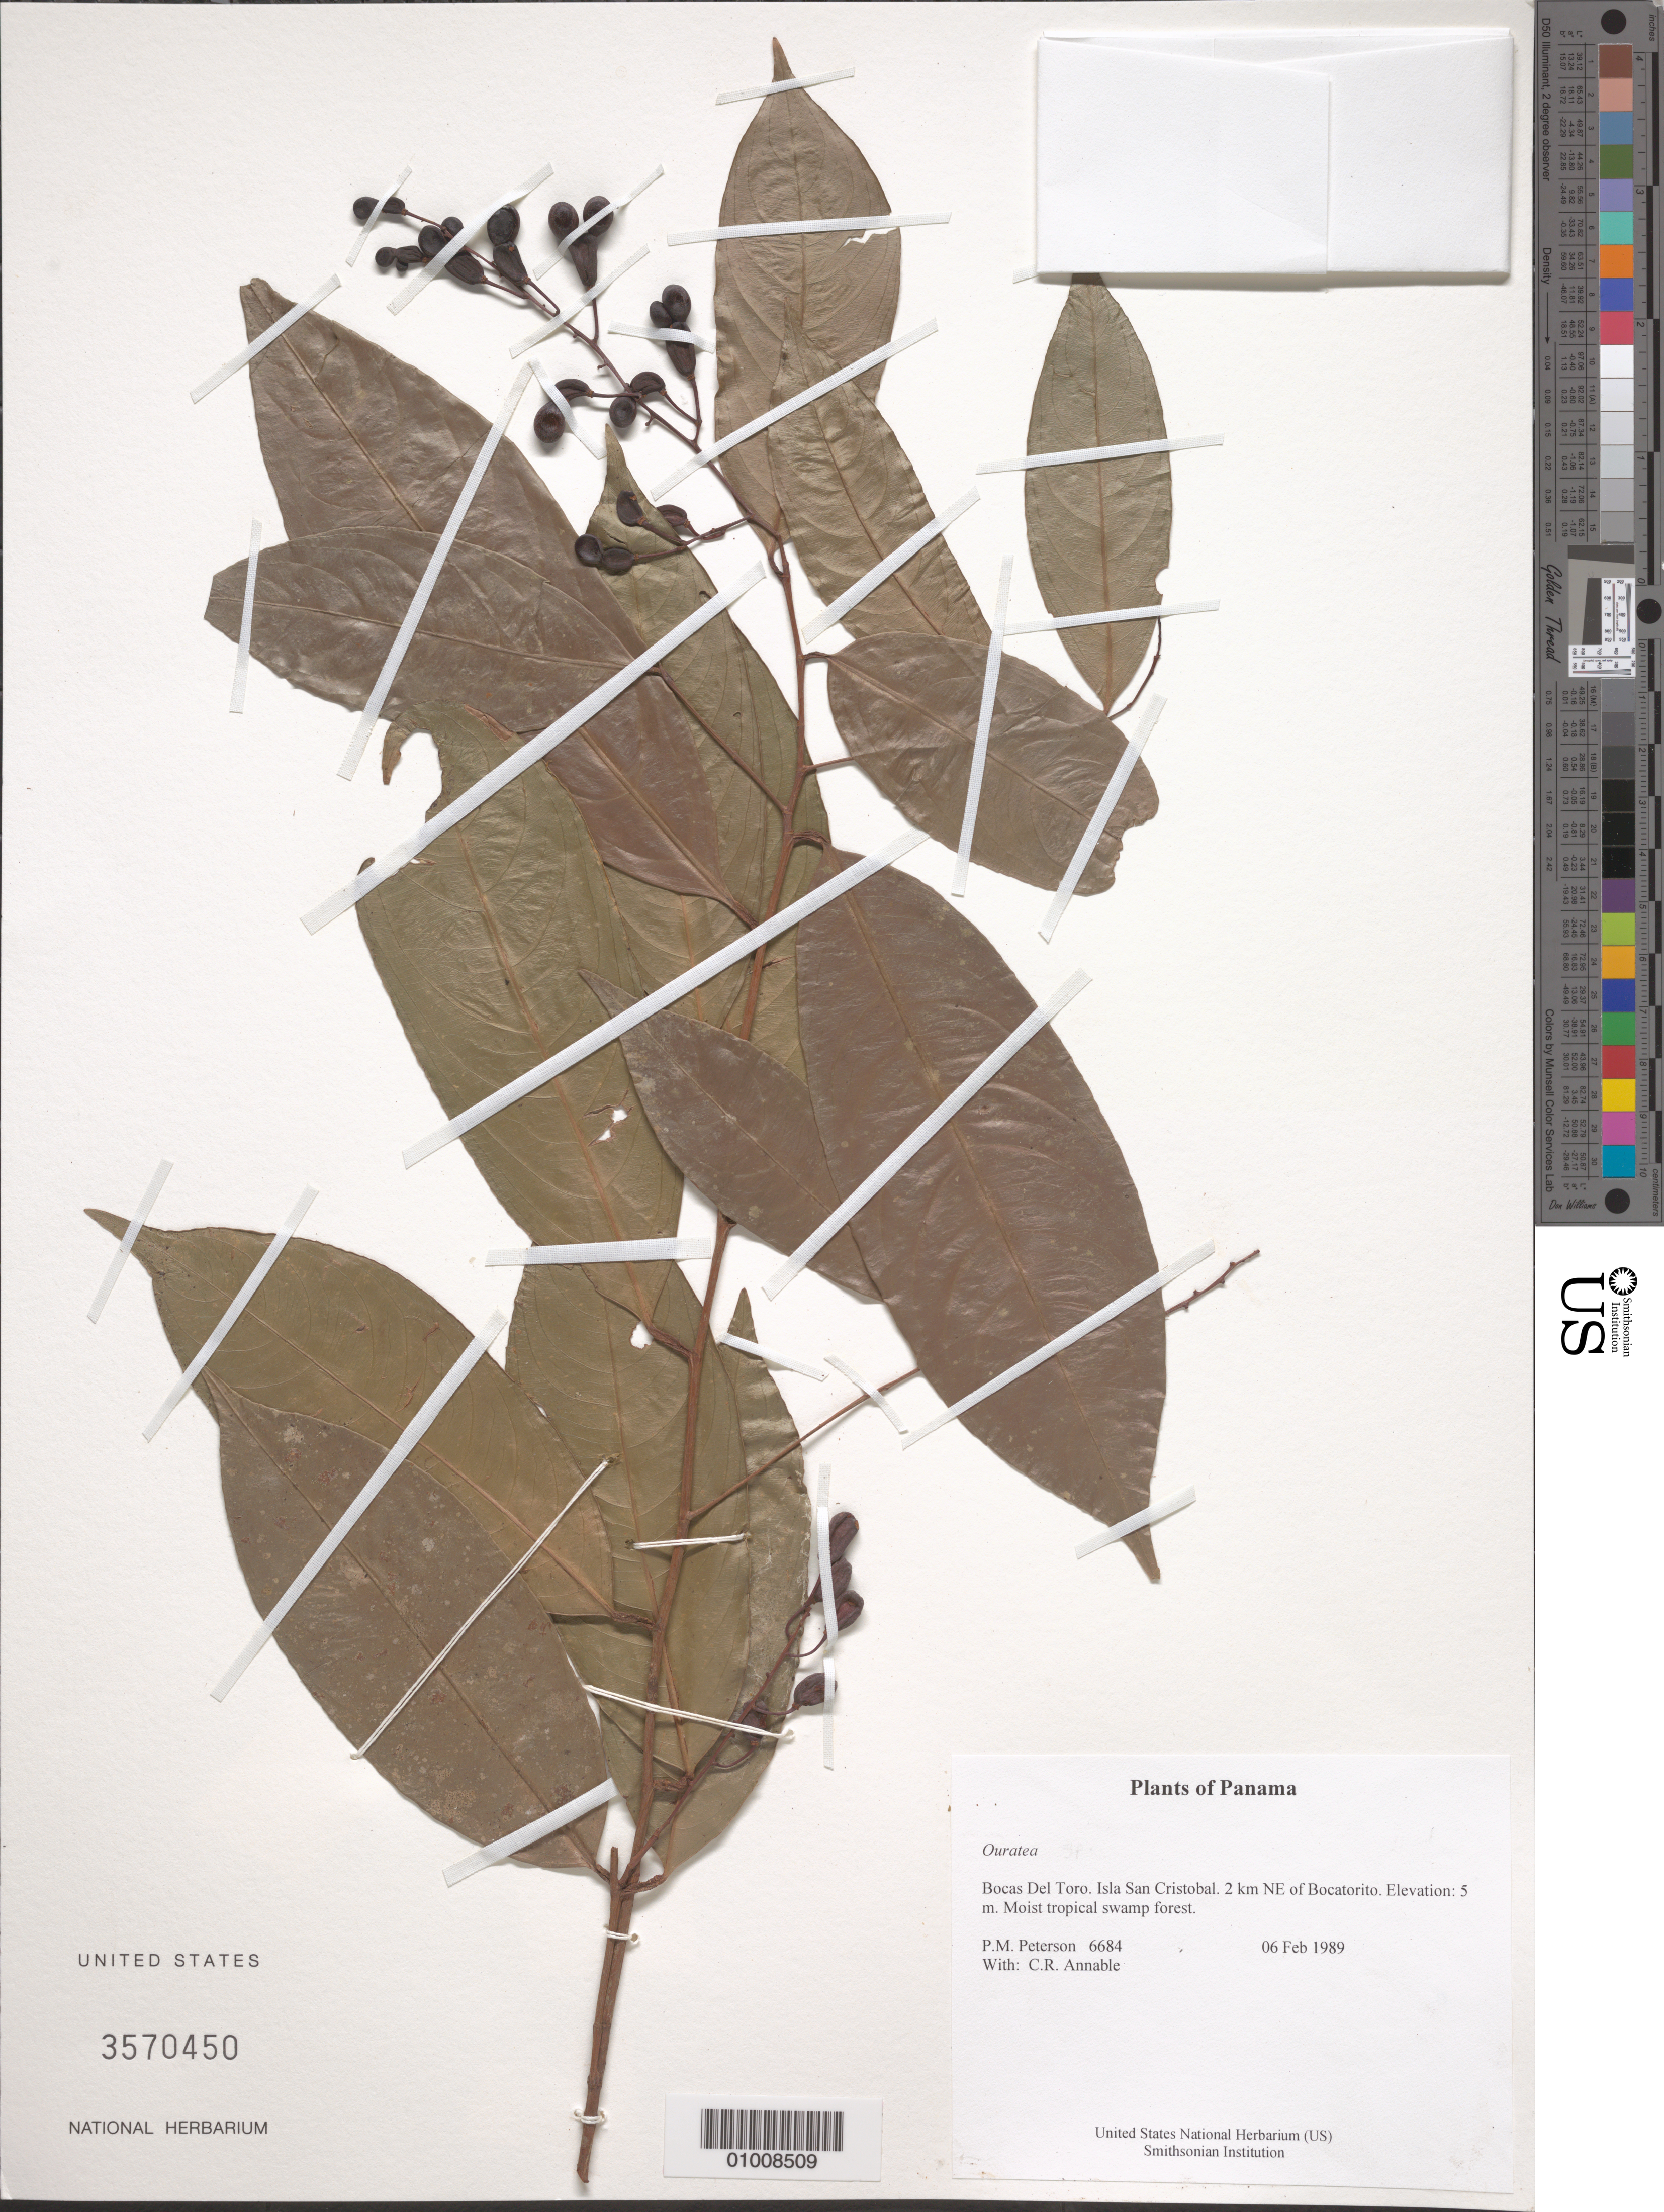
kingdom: Plantae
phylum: Tracheophyta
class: Magnoliopsida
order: Malpighiales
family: Ochnaceae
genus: Ouratea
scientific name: Ouratea sp.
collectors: P. M. Peterson & C. R. Annable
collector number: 06684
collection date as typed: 06 Feb 1989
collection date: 1989-02-06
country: Panama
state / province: Bocas del Toro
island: San Cristobal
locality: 2 km NE of Bocatorito.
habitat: Moist tropical swamp forest.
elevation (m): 5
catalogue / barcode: US 3570450